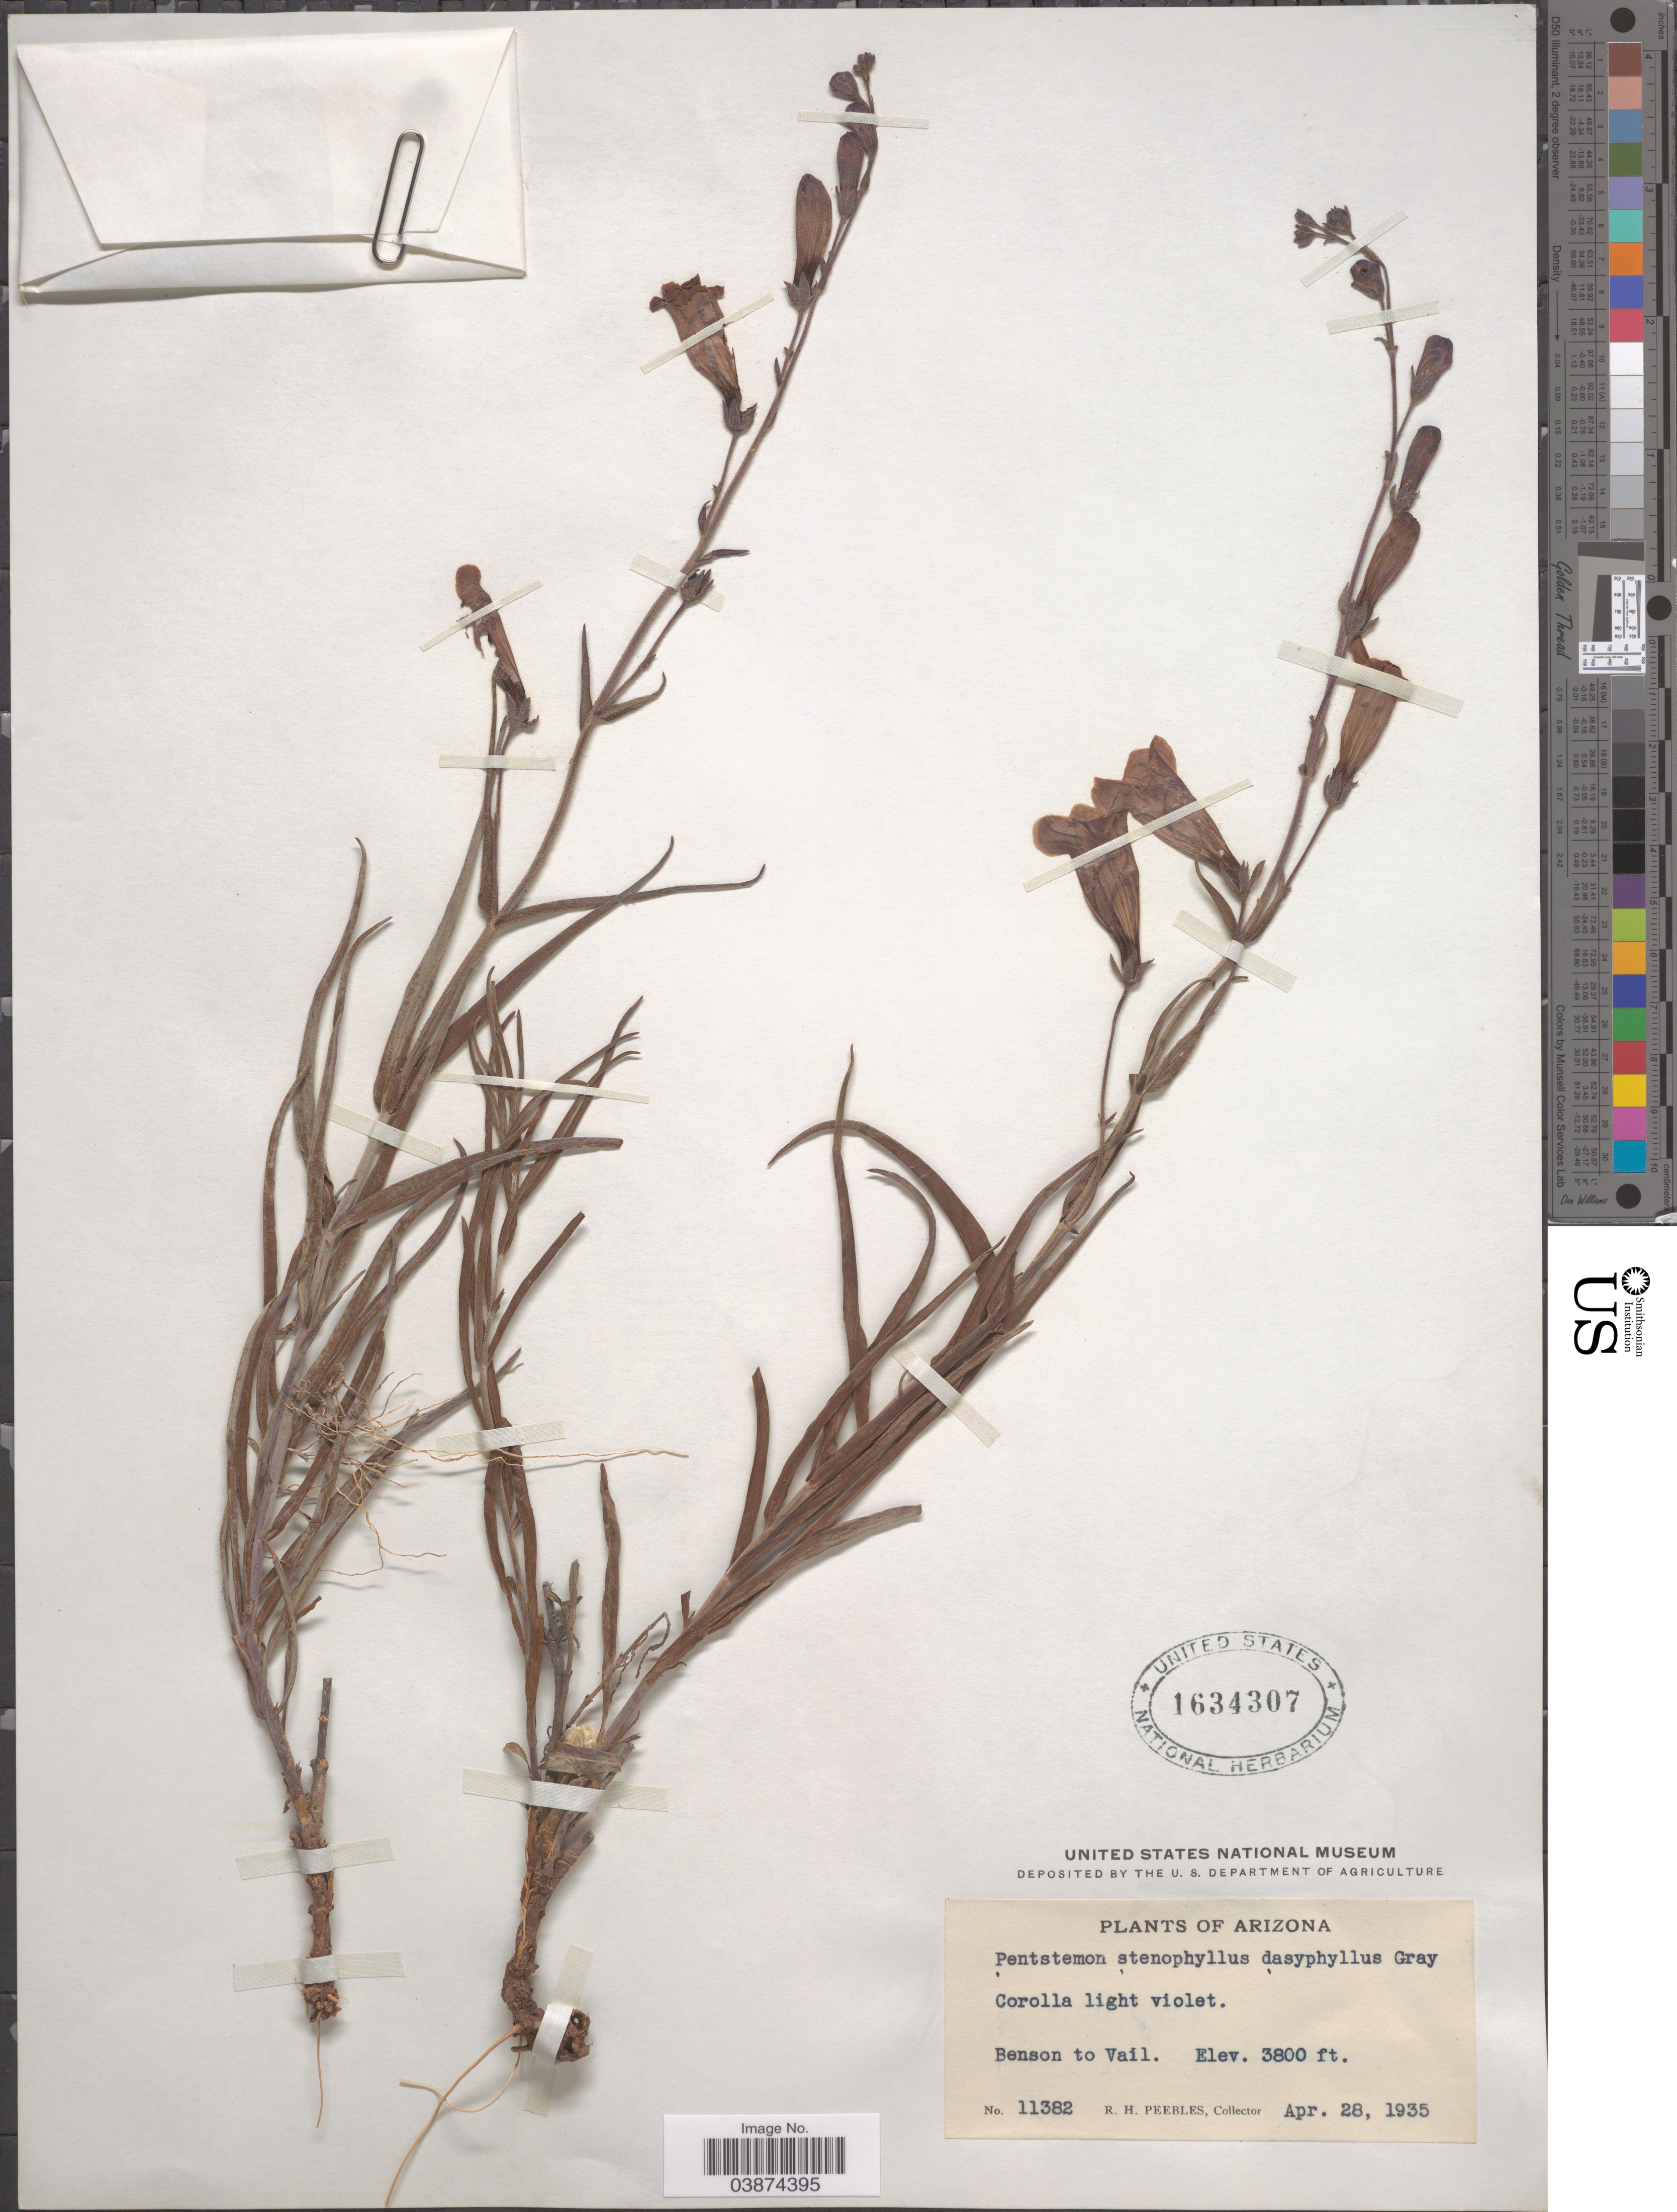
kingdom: Plantae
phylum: Tracheophyta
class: Magnoliopsida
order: Lamiales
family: Plantaginaceae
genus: Penstemon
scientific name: Penstemon dasyphyllus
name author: A. Gray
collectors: R. H. Peebles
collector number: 11382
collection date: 1935-04-28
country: United States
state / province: Arizona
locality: Benson to Vail.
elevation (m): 1158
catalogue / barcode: US 1634307